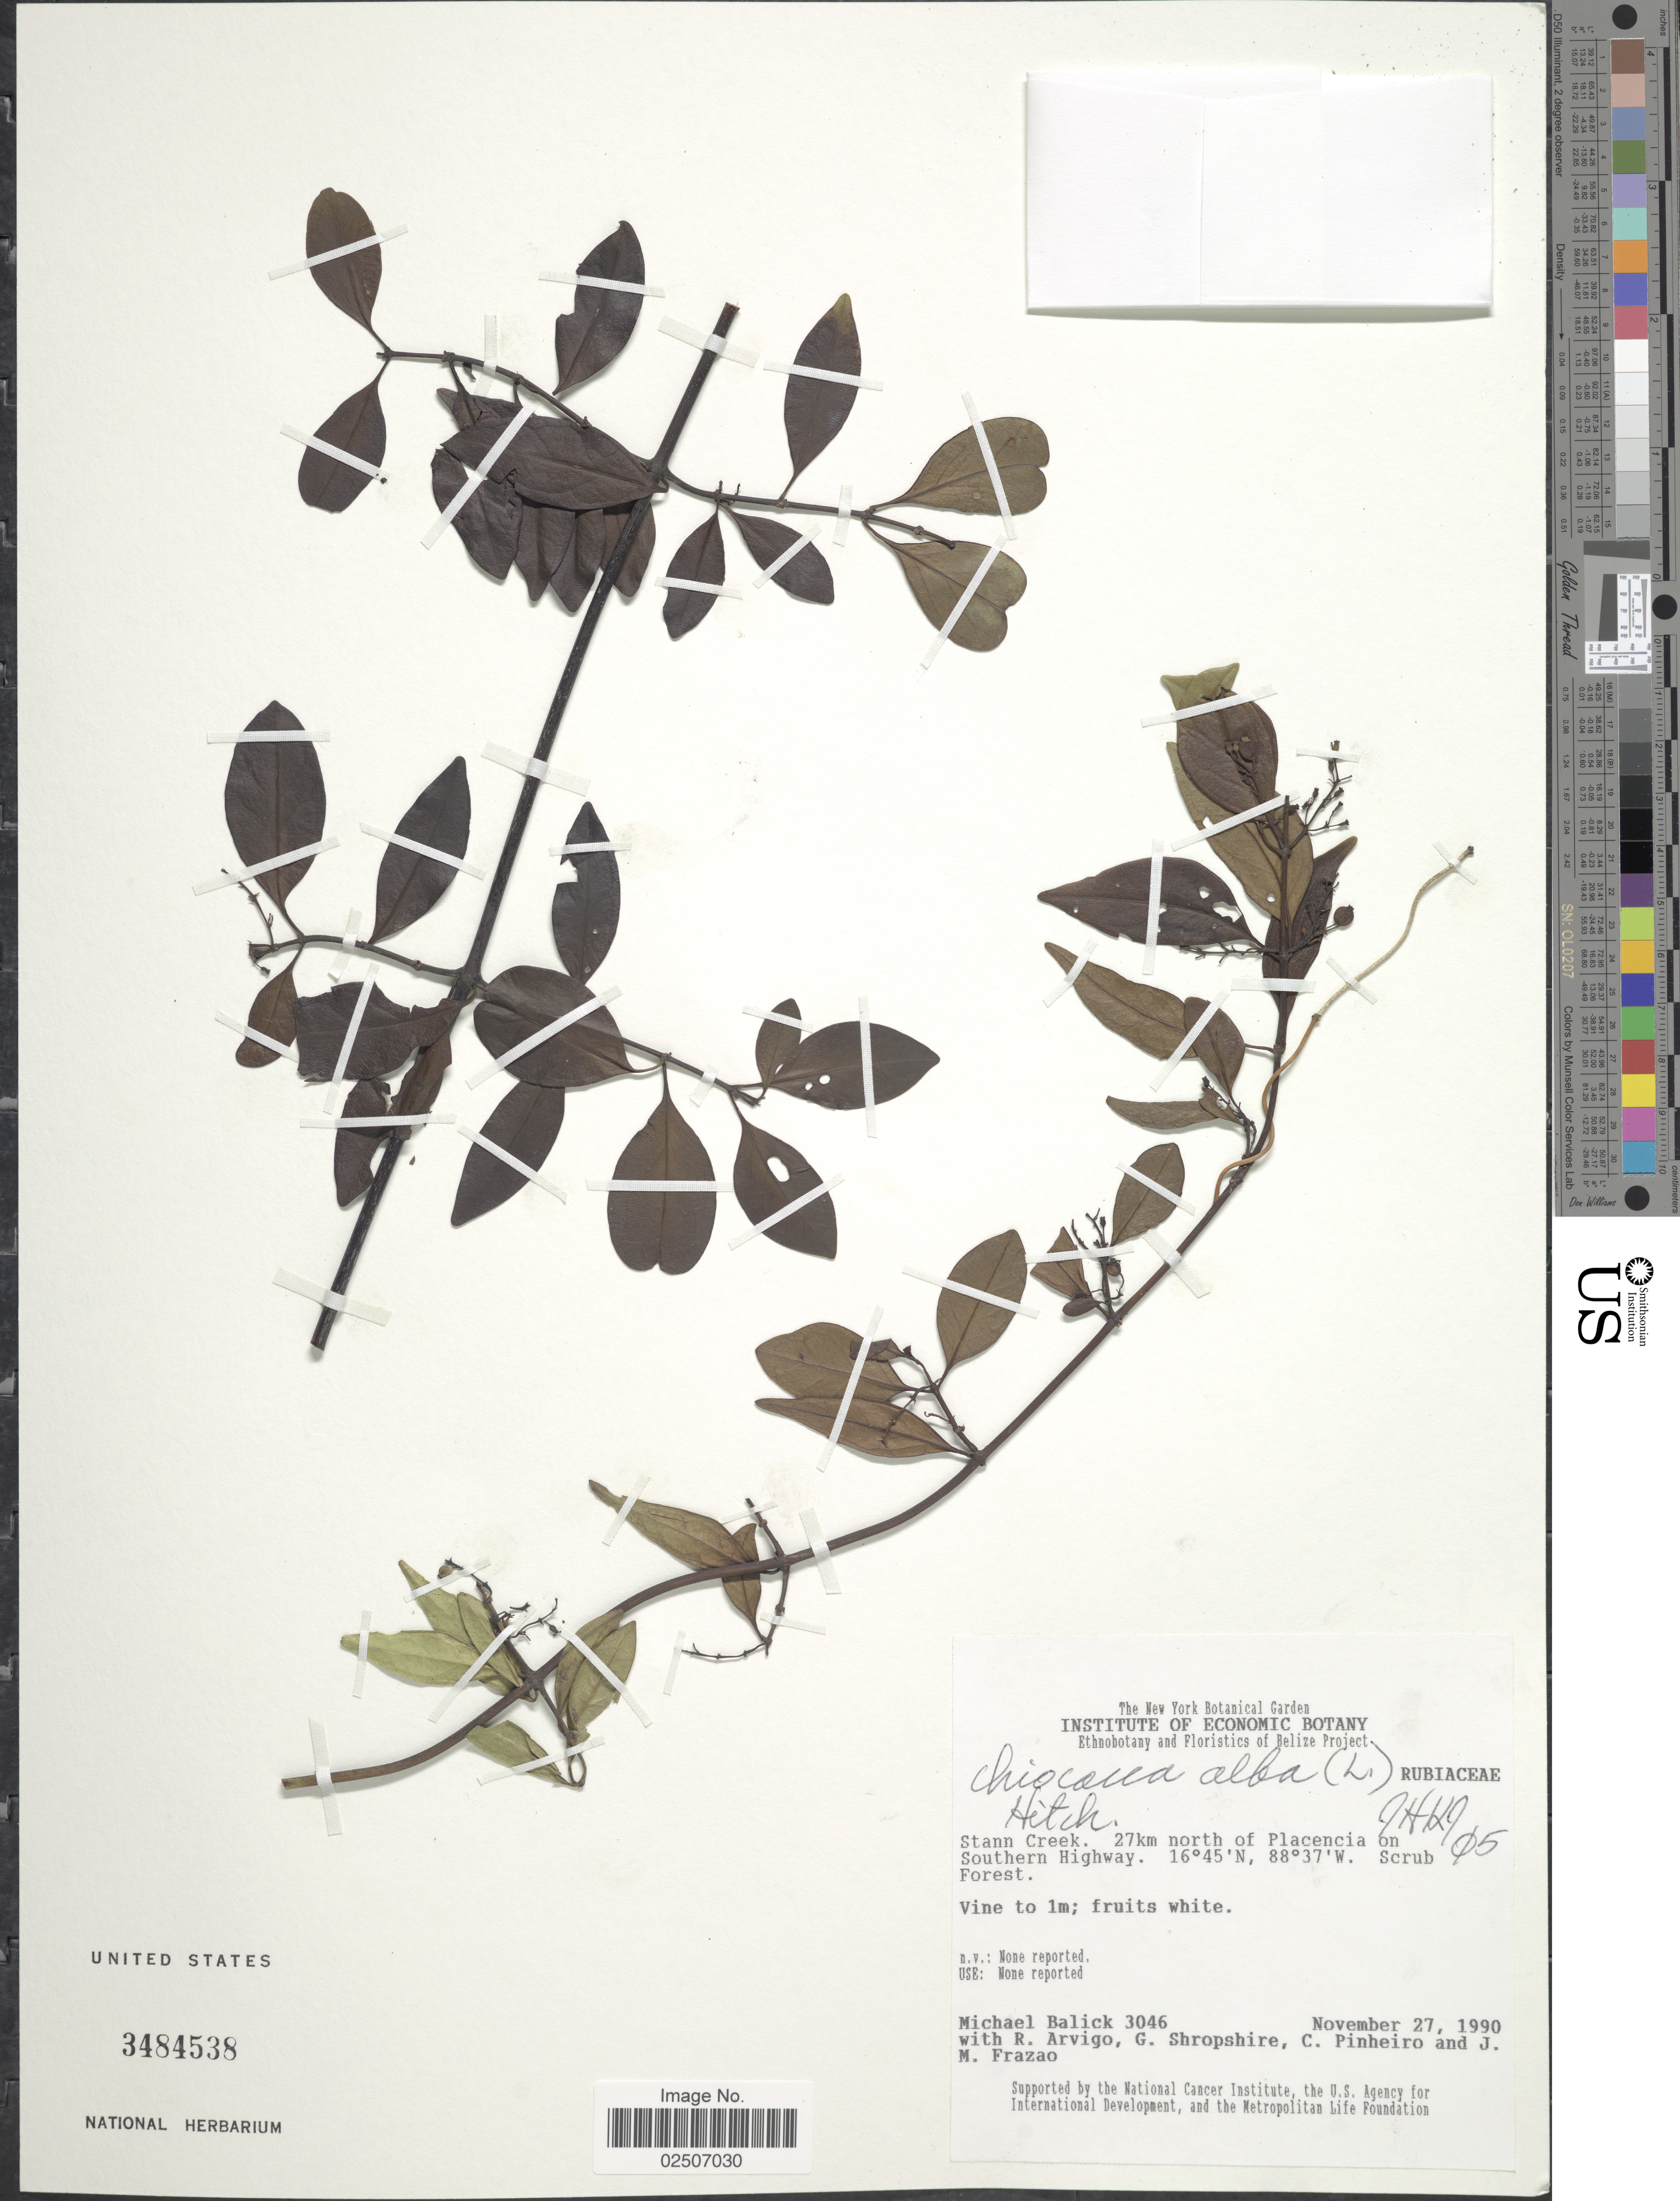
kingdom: Plantae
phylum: Tracheophyta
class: Magnoliopsida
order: Gentianales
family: Rubiaceae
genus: Chiococca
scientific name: Chiococca alba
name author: (L.) Hitchc.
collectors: M. J. Balick, R. Arvigo, G. Shropshire, C. Pinheiro & J. Frazao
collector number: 3046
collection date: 1990-11-27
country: Belize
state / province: Stann Creek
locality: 27 km north of Placencia on Southern Highway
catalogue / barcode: US 3484538